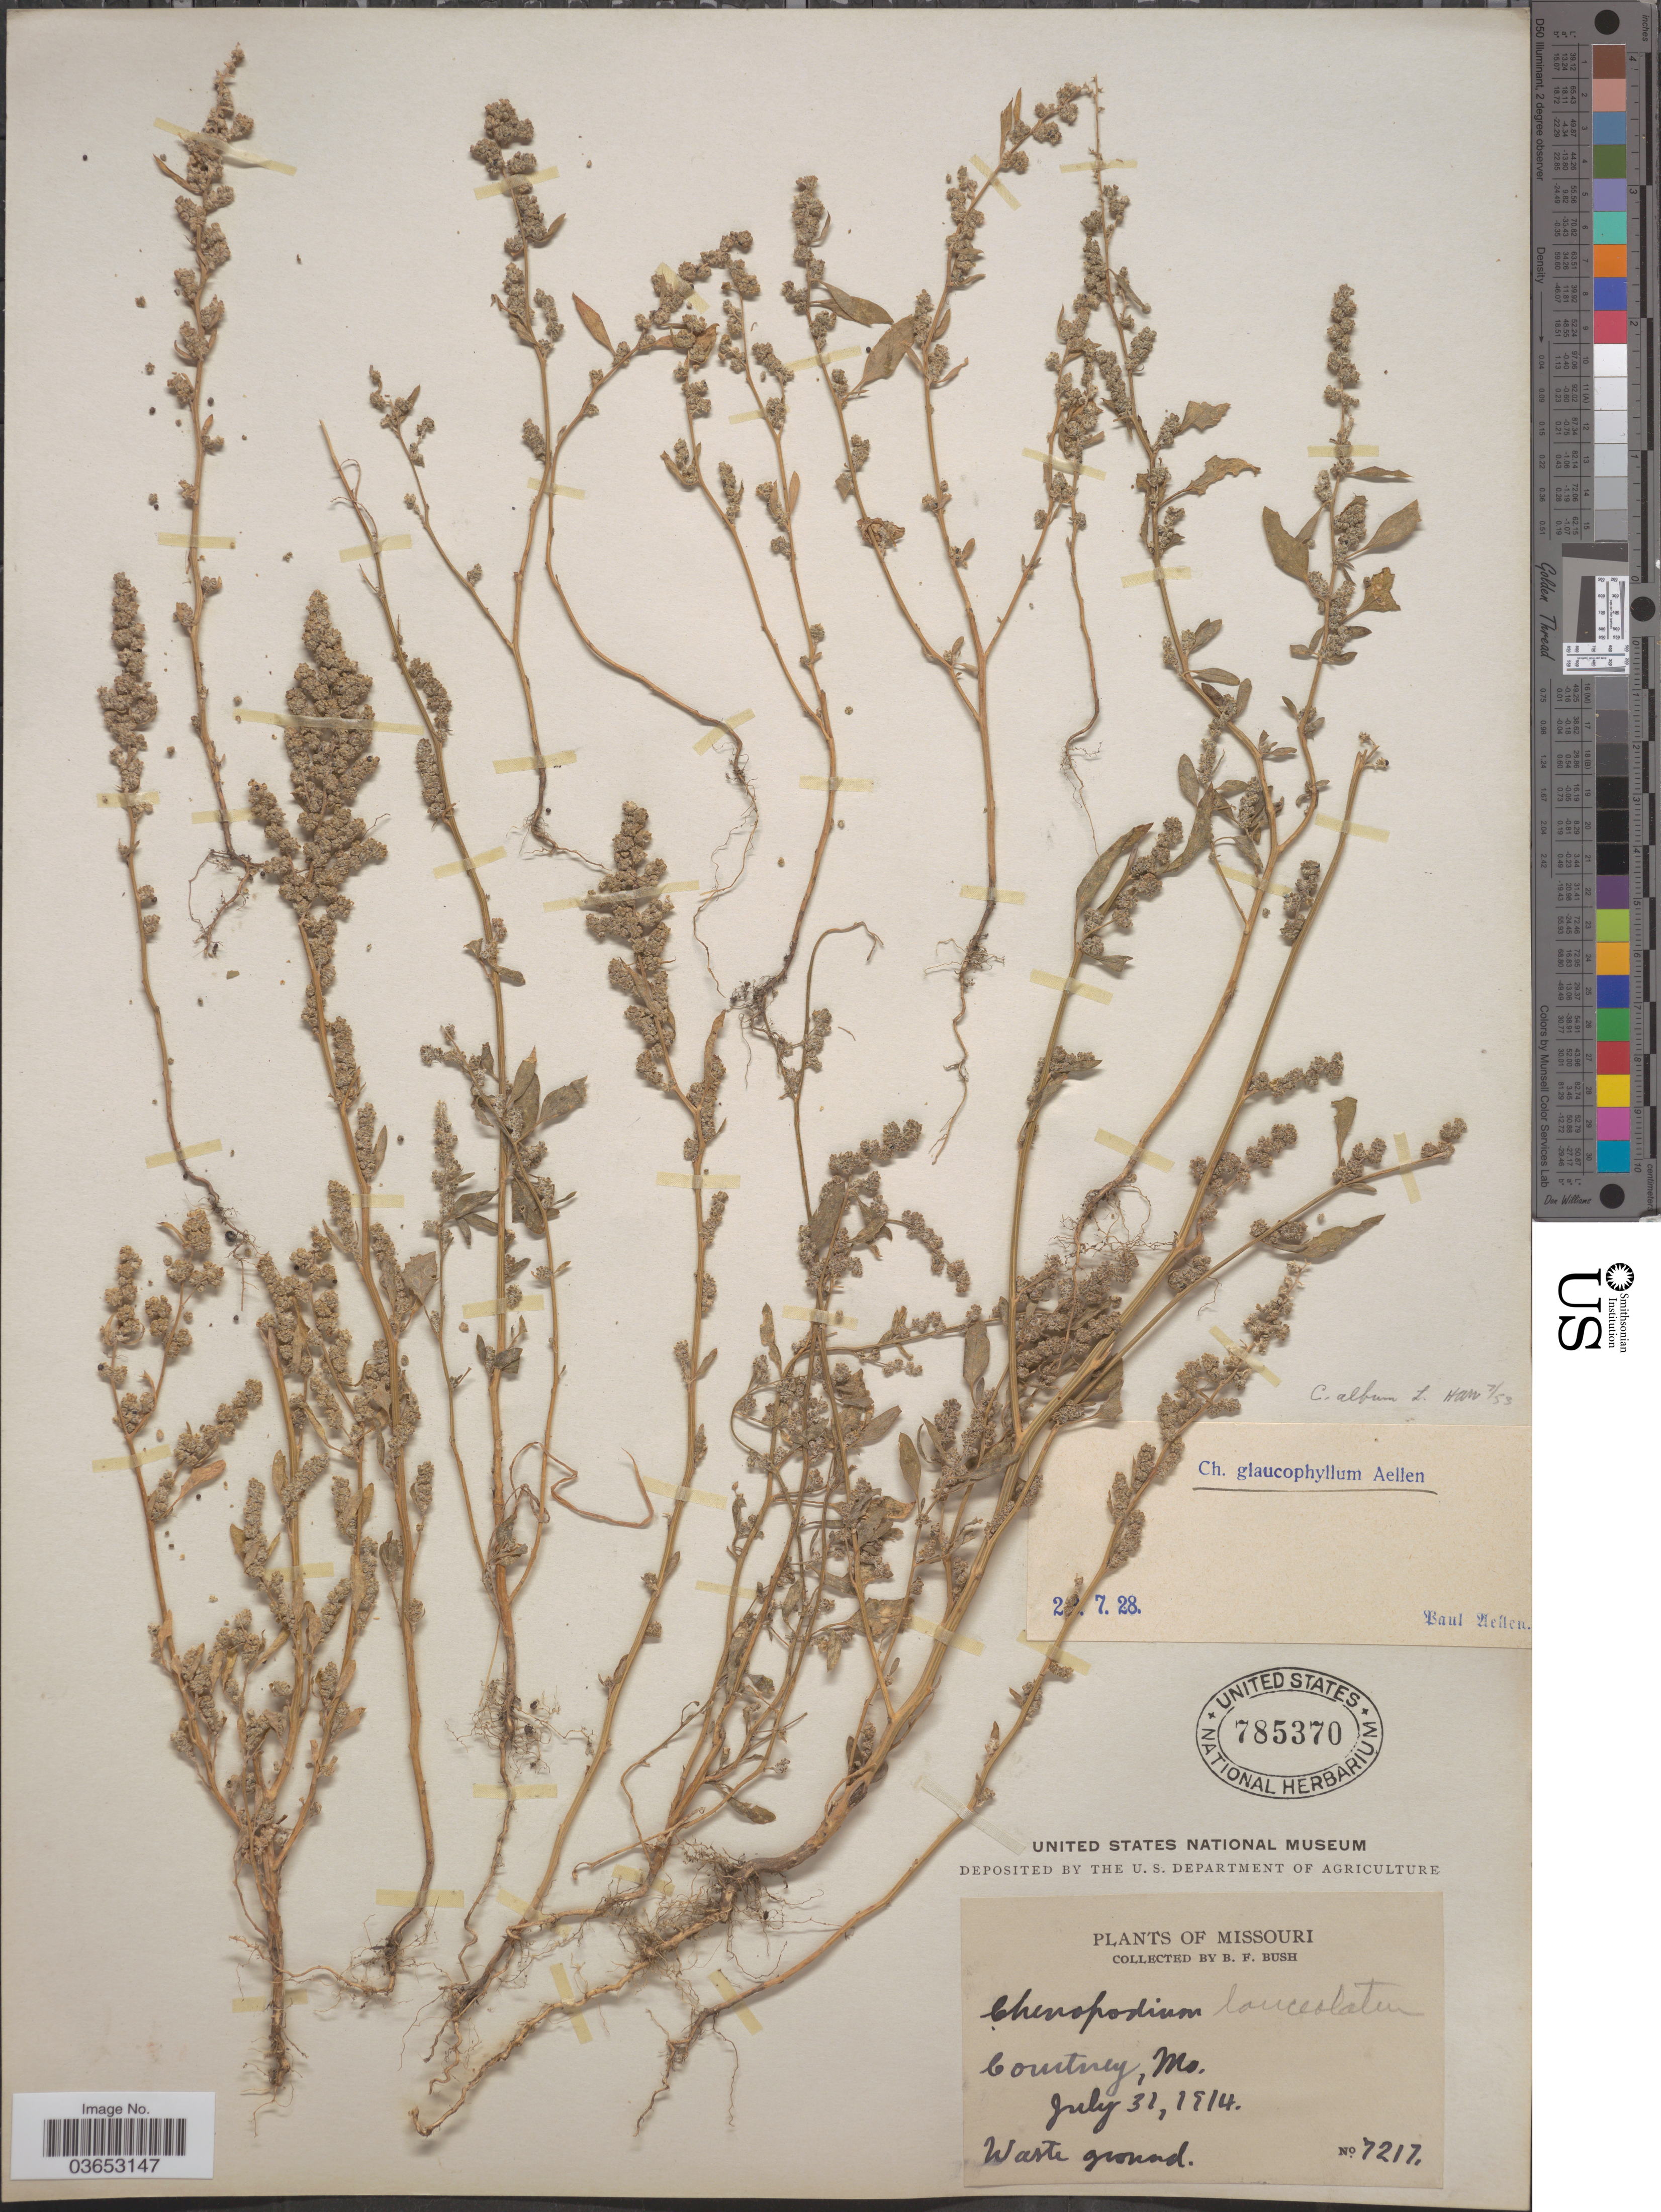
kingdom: Plantae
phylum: Tracheophyta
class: Magnoliopsida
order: Caryophyllales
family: Amaranthaceae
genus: Chenopodium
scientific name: Chenopodium glaucophyllum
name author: Aellen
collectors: B. F. Bush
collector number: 7217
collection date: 1914-07-31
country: United States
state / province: Missouri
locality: Courtney.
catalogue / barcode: US 785370